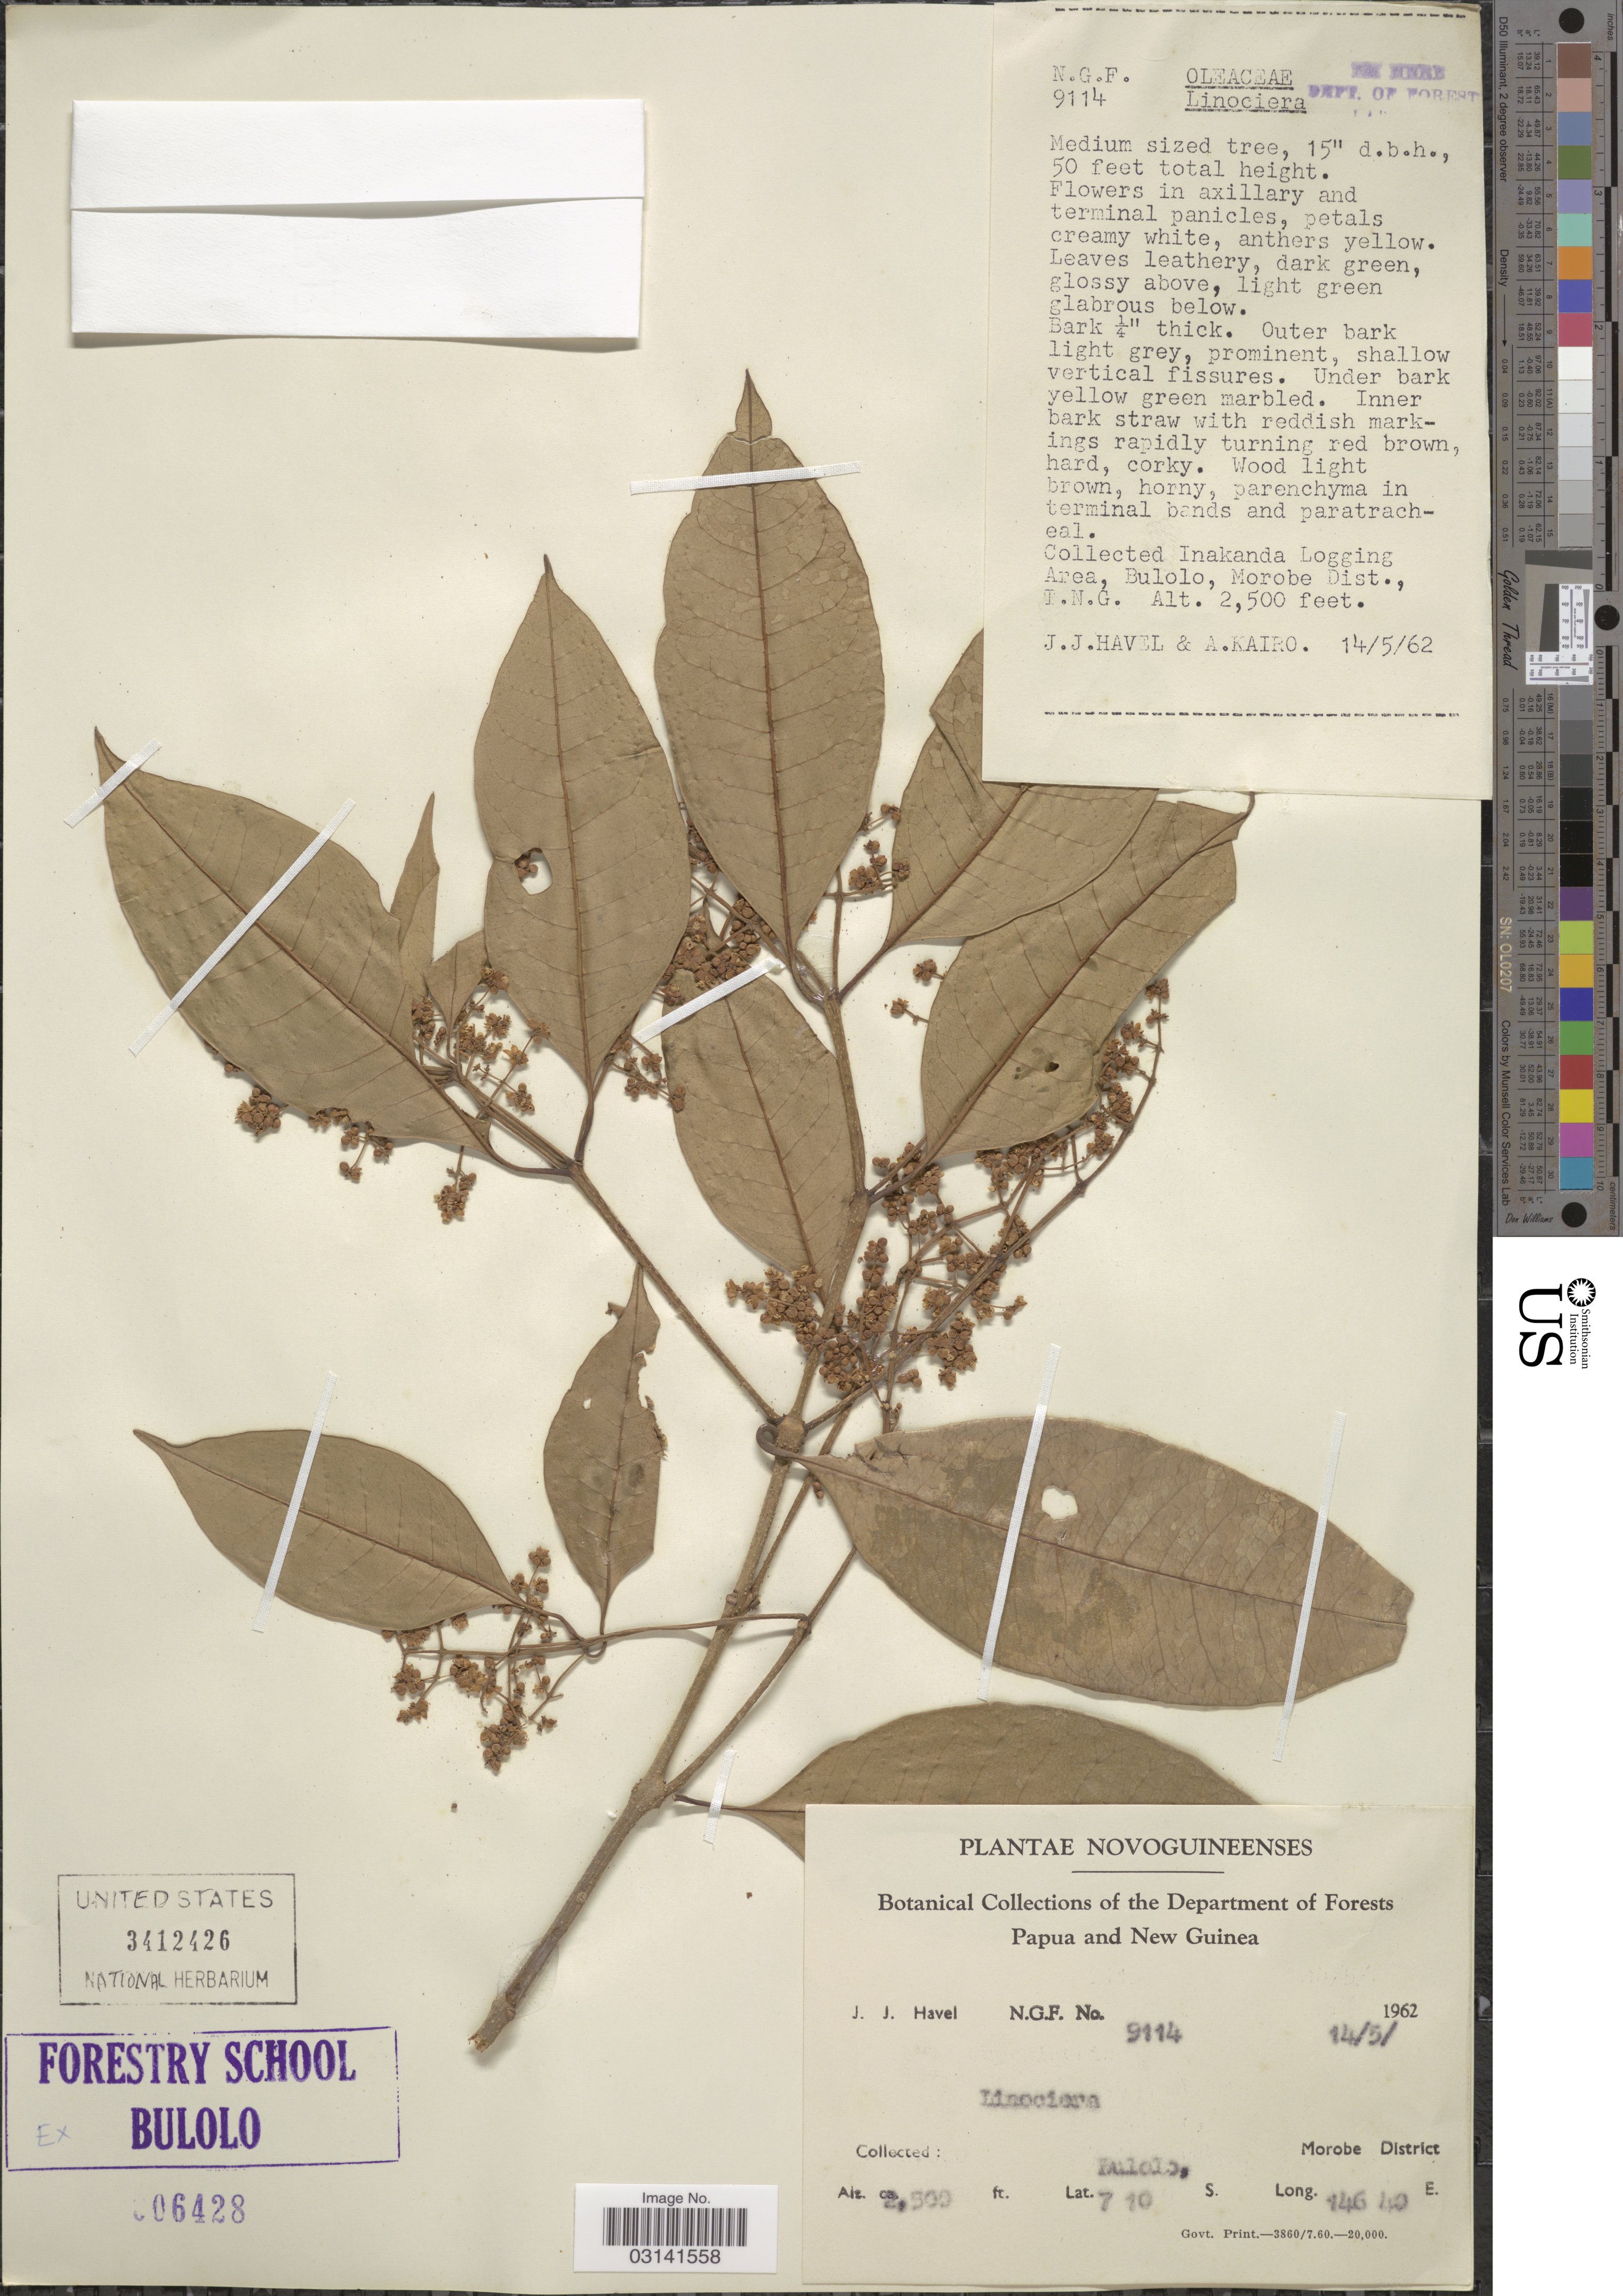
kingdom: Plantae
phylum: Tracheophyta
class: Magnoliopsida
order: Lamiales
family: Oleaceae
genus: Chionanthus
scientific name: Chionanthus sp.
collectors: J. Havel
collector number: N.G.F. 9114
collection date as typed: Transcribed d/m/y: 14/5/62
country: Papua New Guinea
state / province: Morobe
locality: New Guinea. Inakanda Logging Area, Bulolo, Morobe Dist., T.N.G.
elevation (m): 762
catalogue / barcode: US 3412426